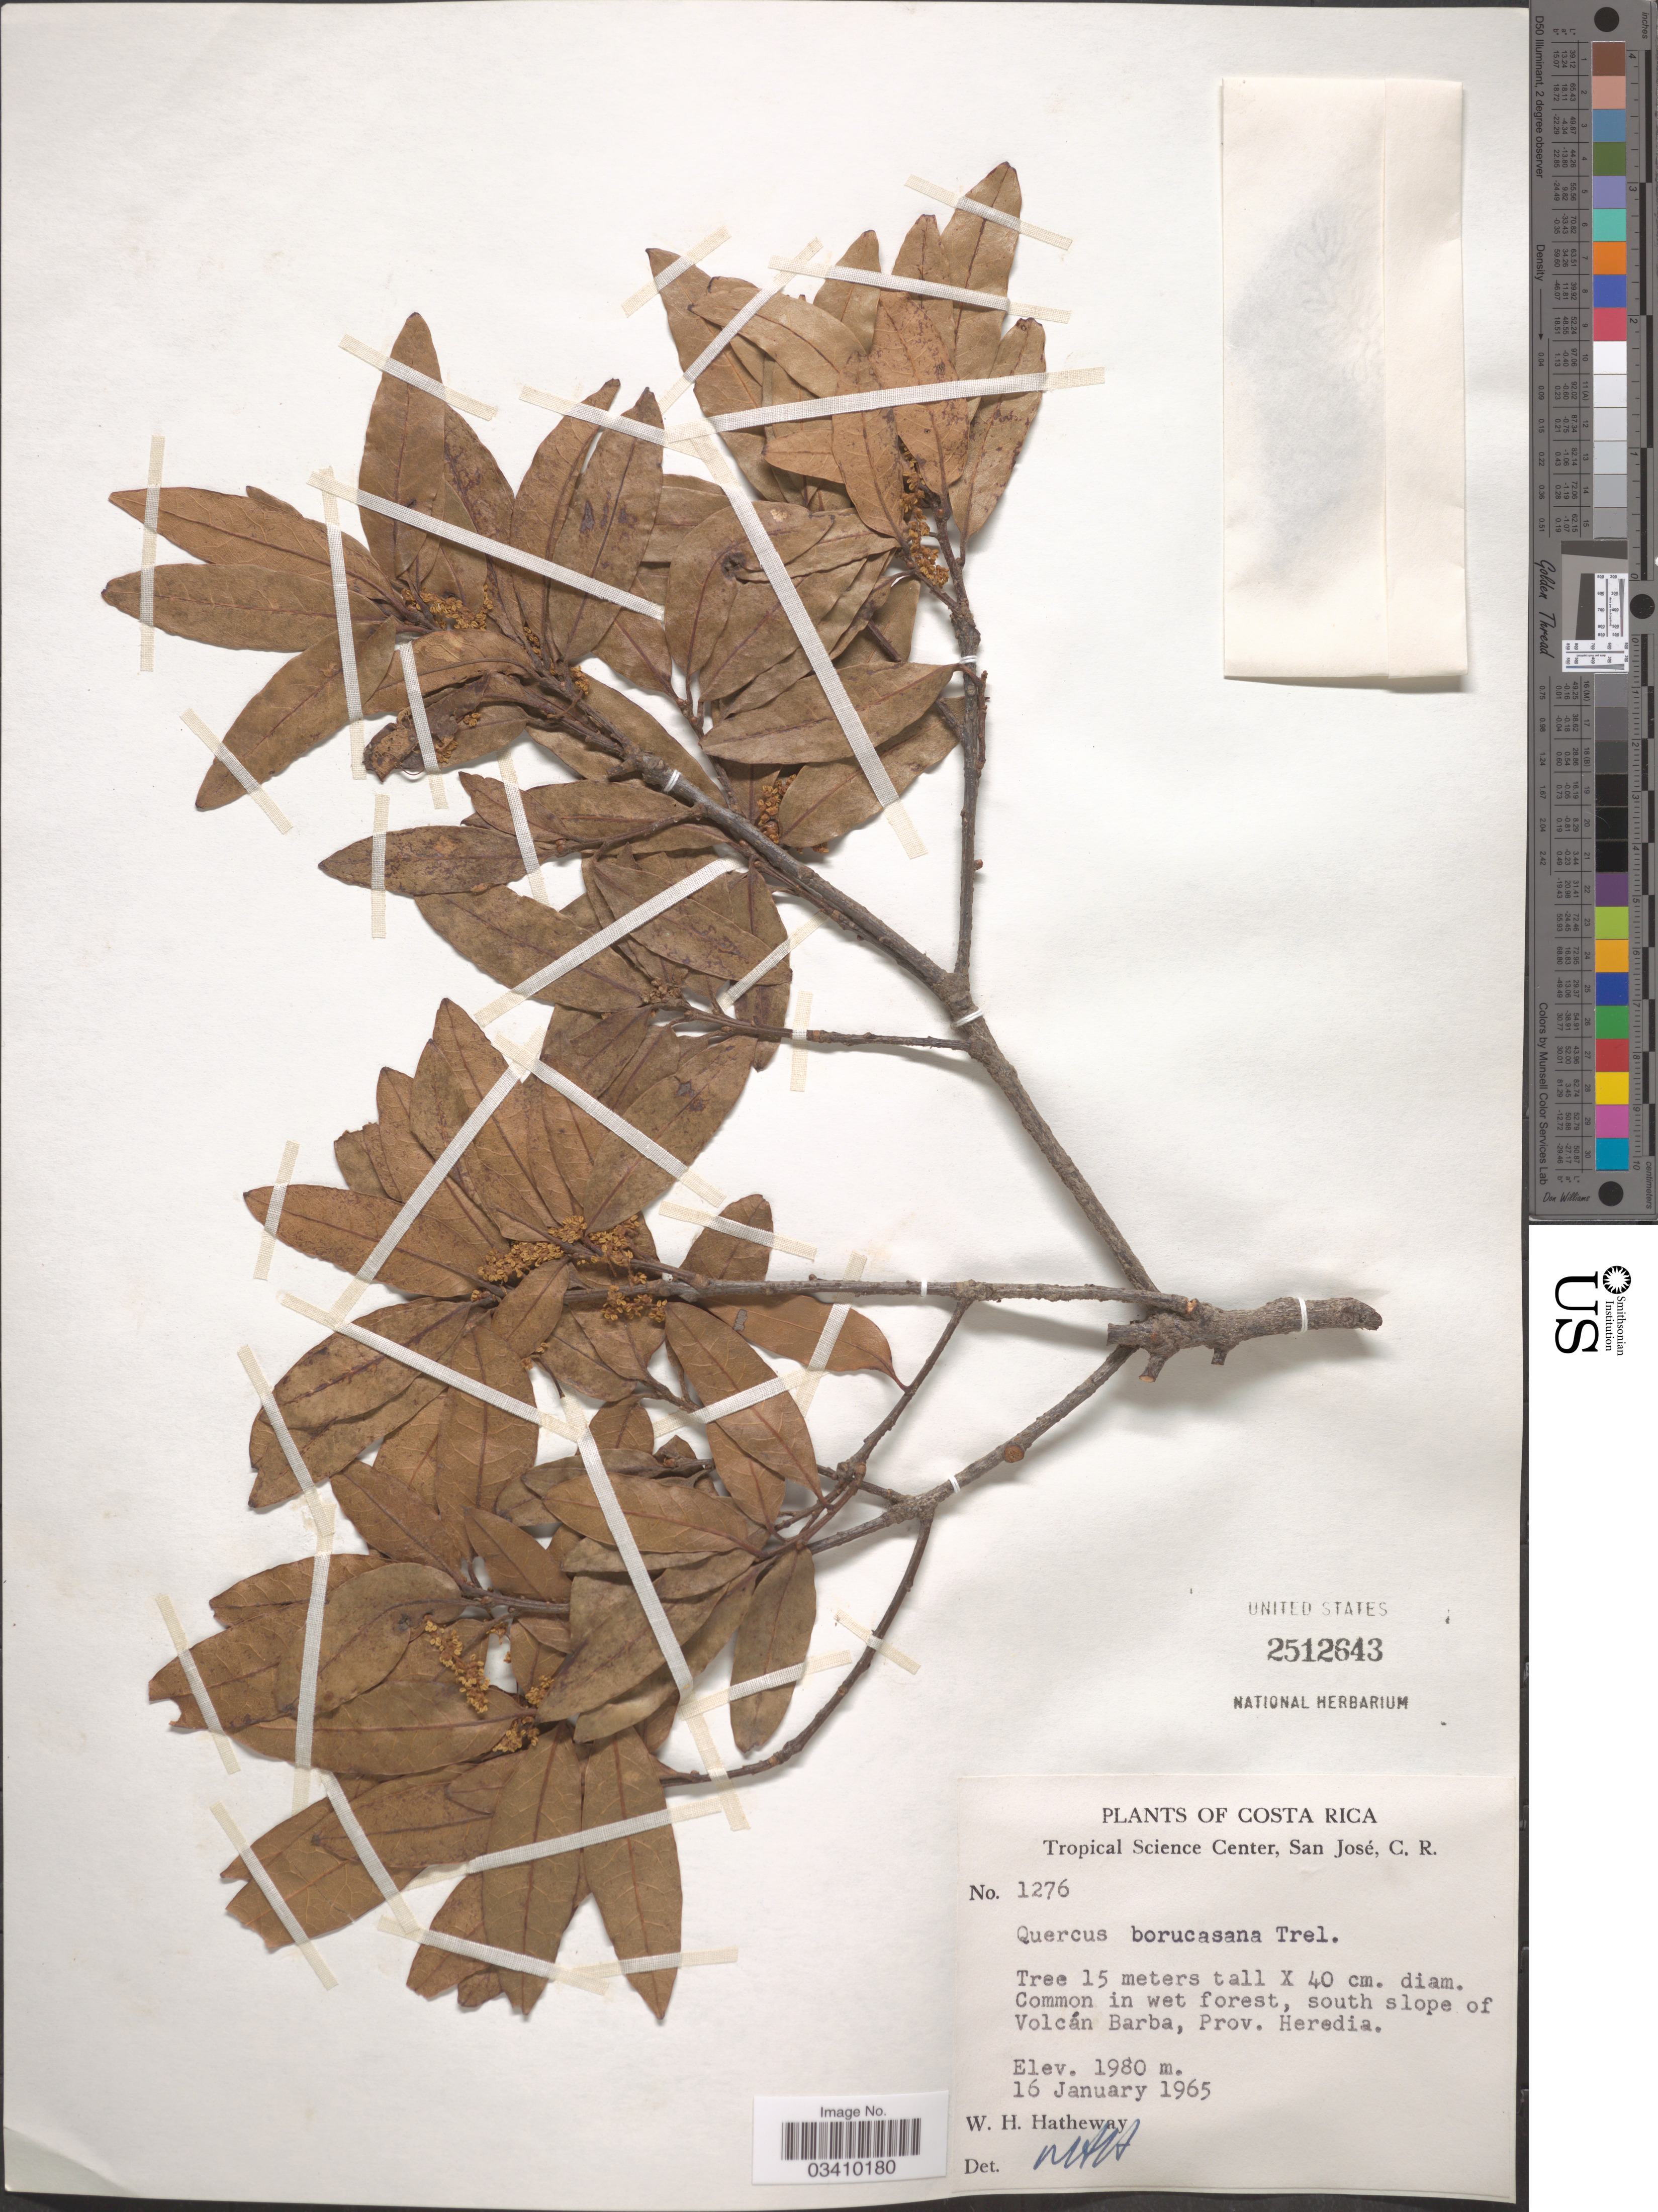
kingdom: Plantae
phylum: Tracheophyta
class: Magnoliopsida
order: Fagales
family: Fagaceae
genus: Quercus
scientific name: Quercus baruensis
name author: C.H. Müll.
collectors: W. H. Hatheway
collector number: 1276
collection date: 1965-01-16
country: Costa Rica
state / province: Heredia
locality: Tropical Science Center. Common in wet forest, south slope of Volcán Barba.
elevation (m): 1980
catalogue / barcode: US 2512643